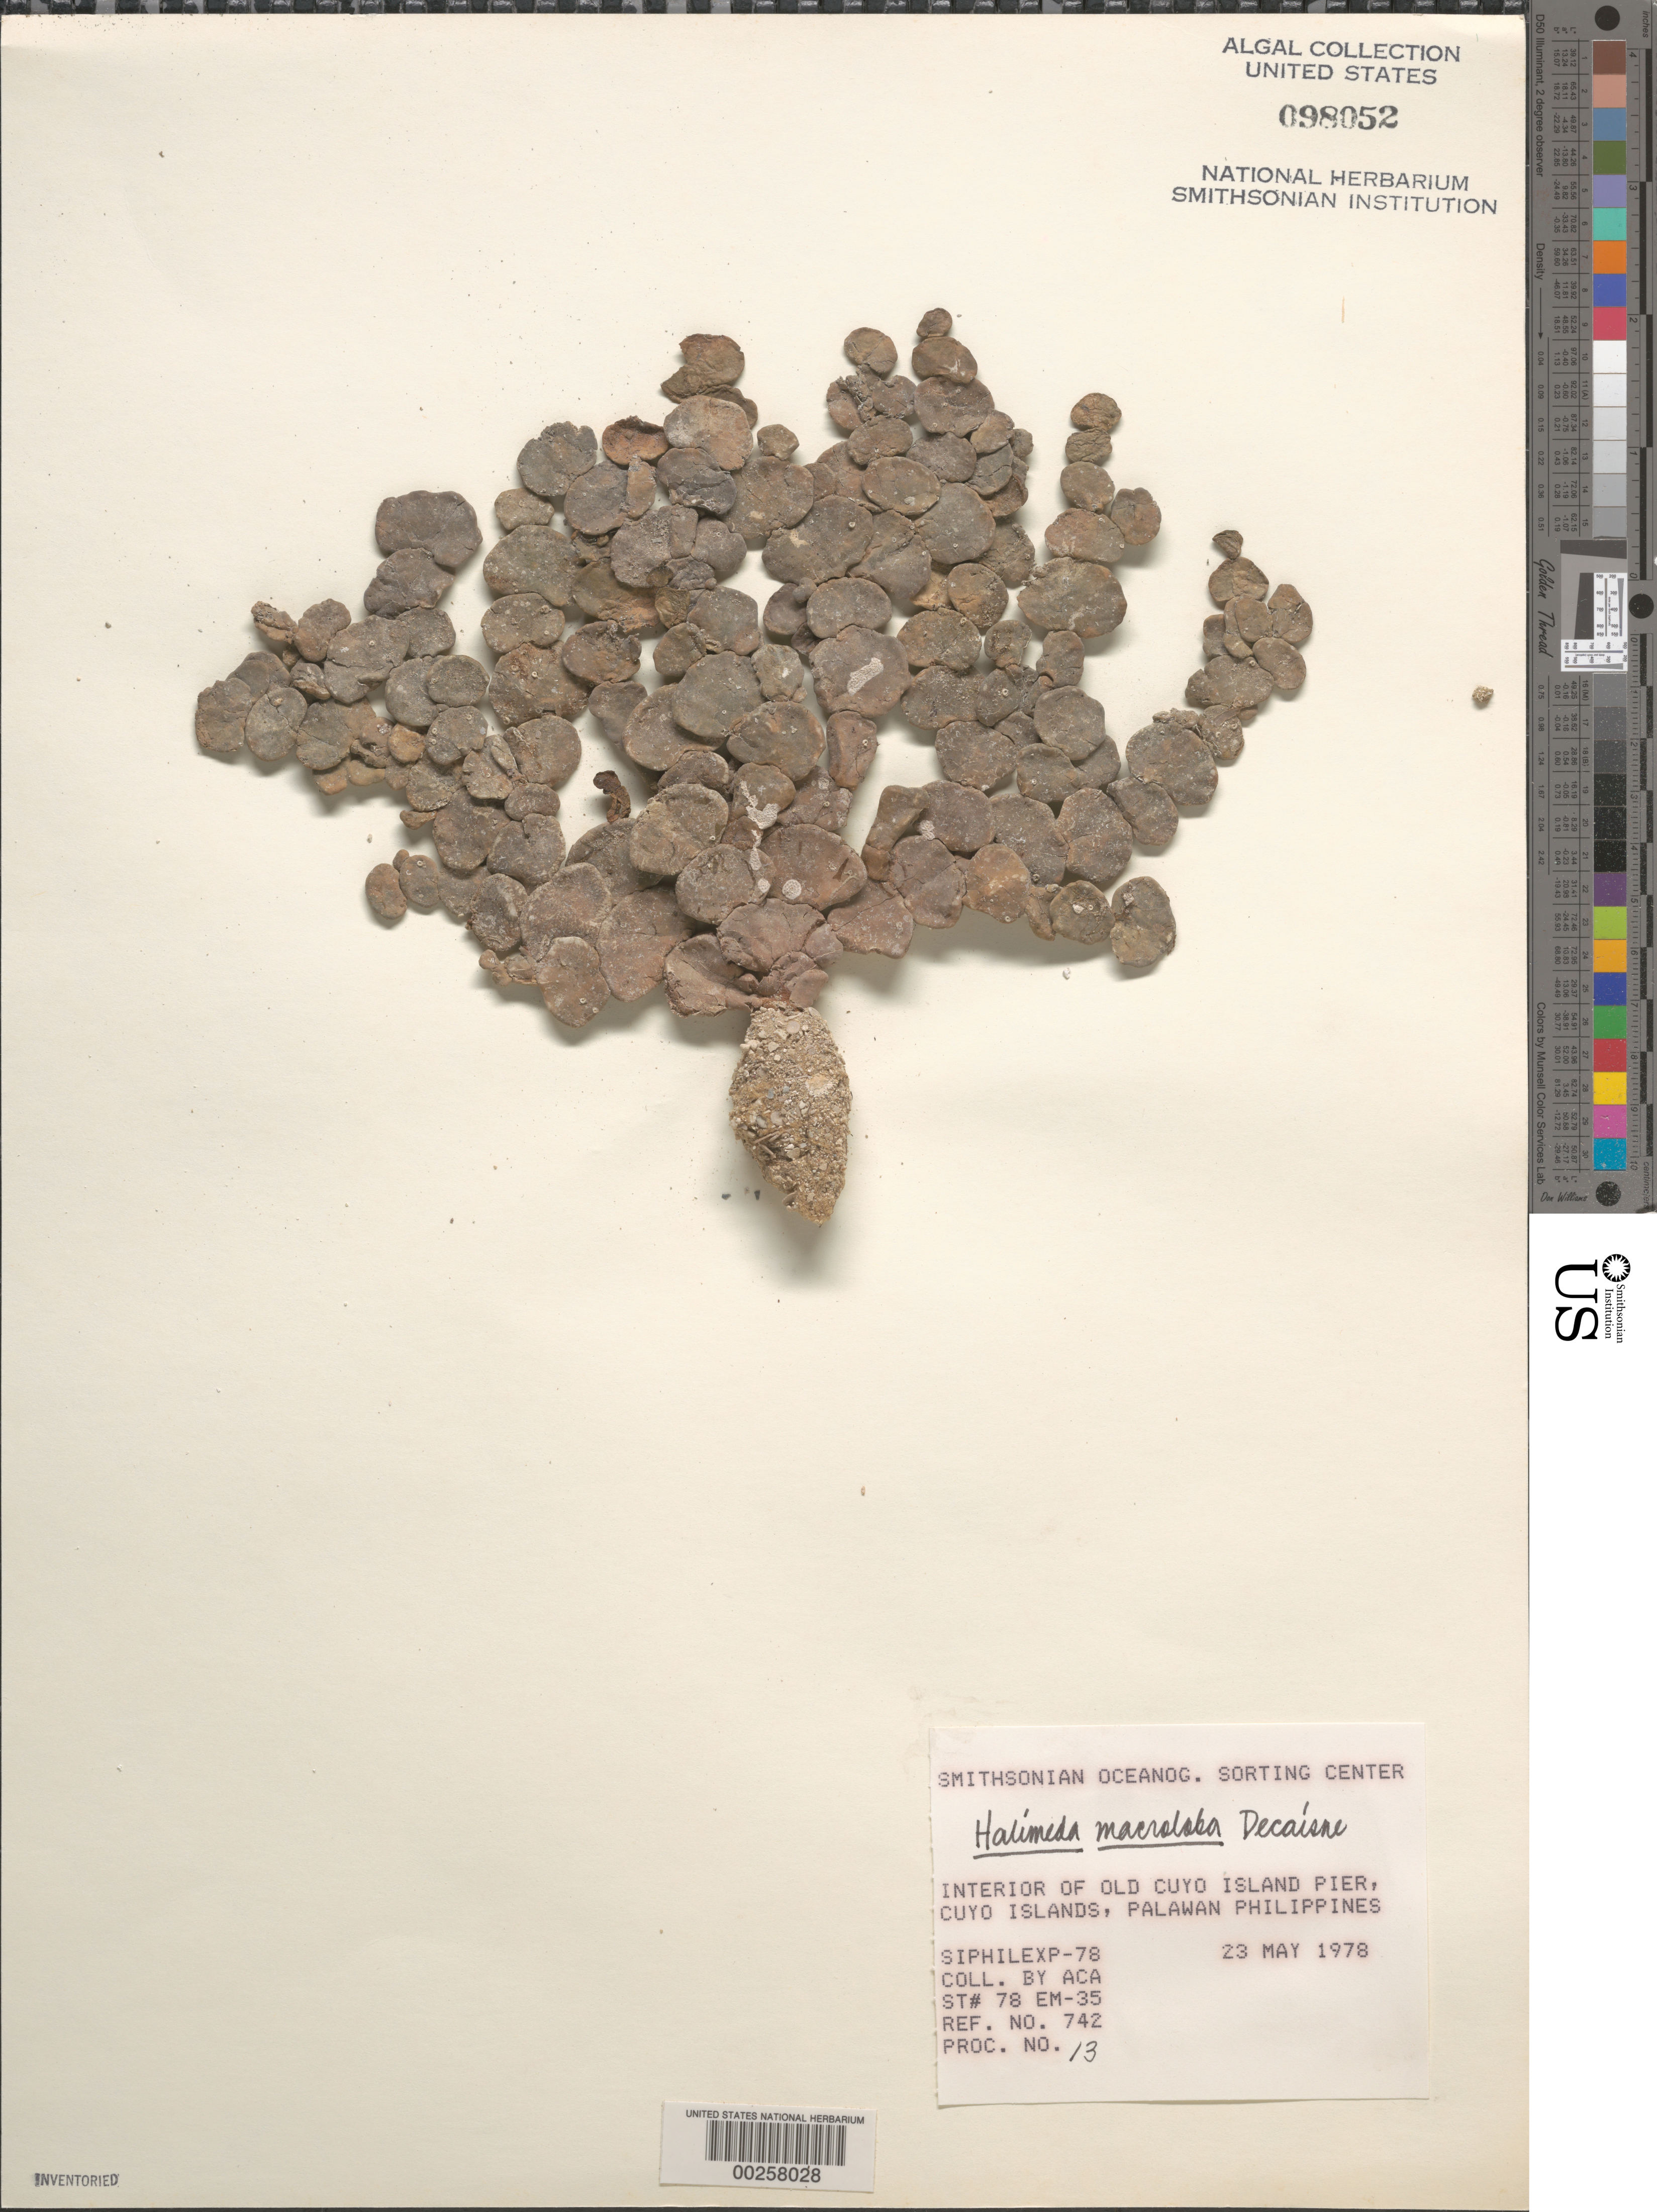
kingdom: Plantae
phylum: Chlorophyta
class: Ulvophyceae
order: Bryopsidales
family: Halimedaceae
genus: Halimeda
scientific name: Halimeda macroloba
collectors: -- Aca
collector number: Station 78 Em-35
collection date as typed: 23 May 1978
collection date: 1978-05-23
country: Philippines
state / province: Mimaropa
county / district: Palawan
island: Cuyo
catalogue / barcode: US 98052